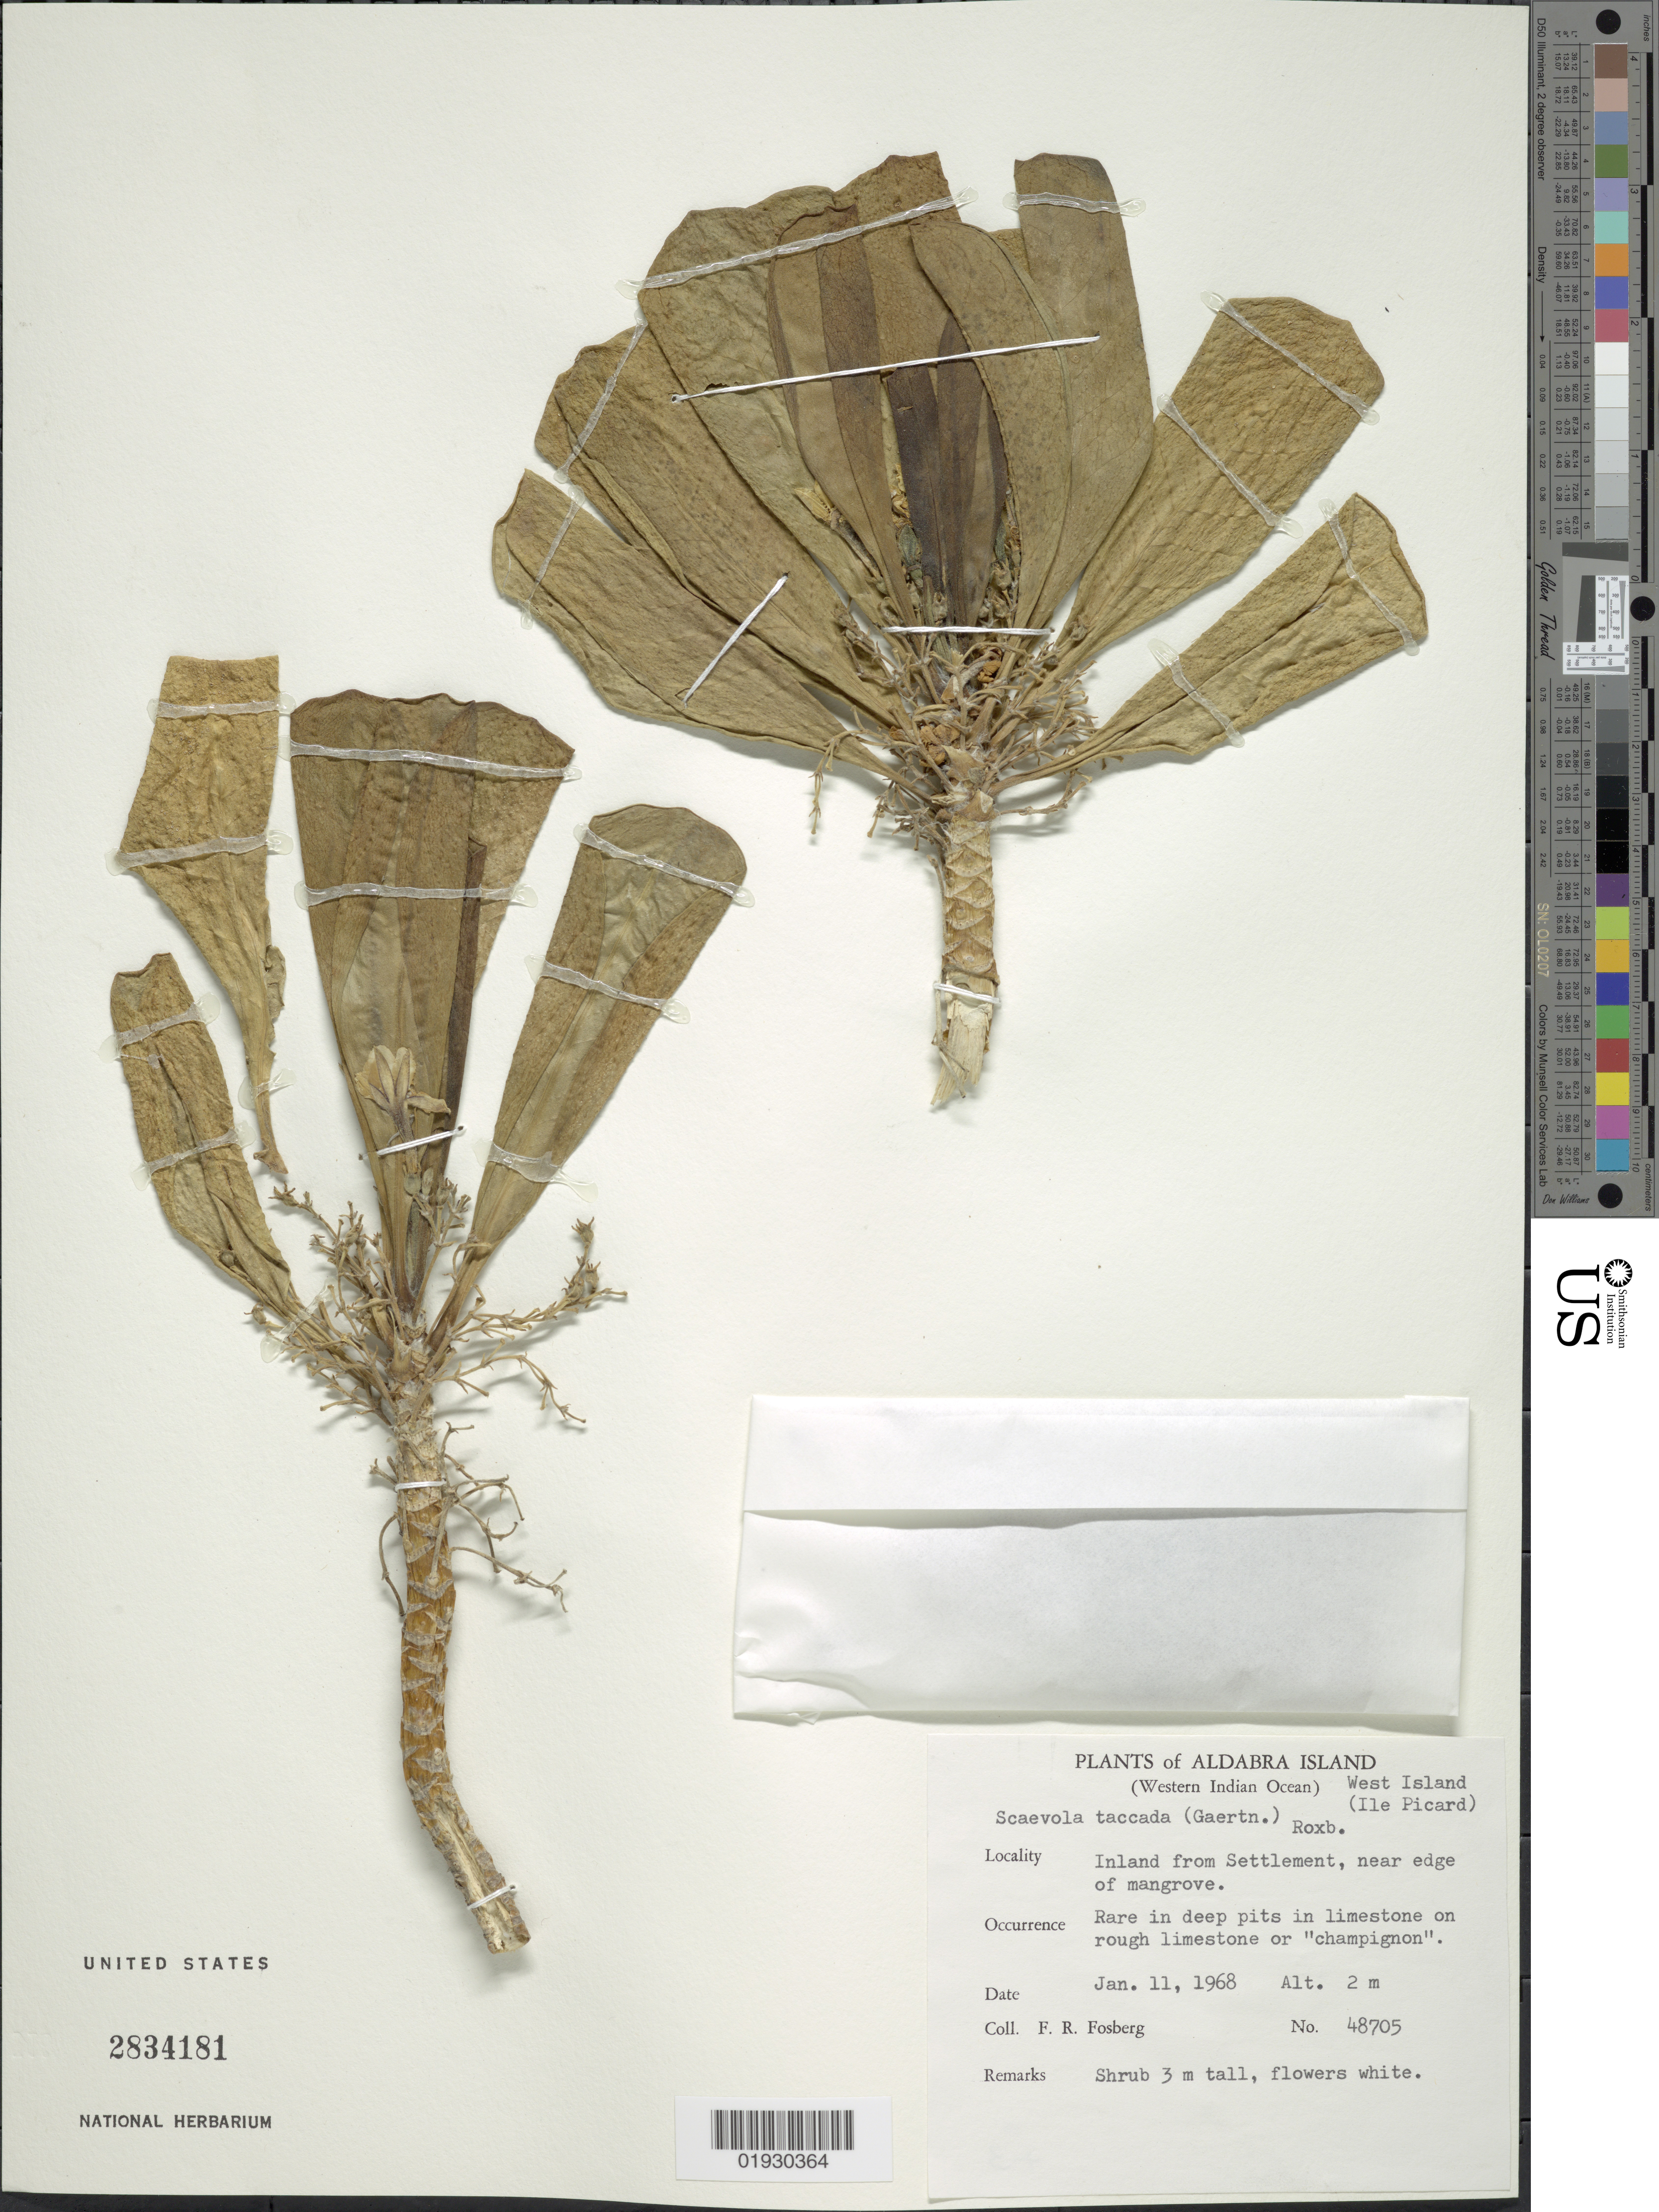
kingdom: Plantae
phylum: Tracheophyta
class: Magnoliopsida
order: Asterales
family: Goodeniaceae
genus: Scaevola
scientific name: Scaevola taccada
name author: (Gaertn.) Roxb.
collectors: F. R. Fosberg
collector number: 48705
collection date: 1968-01-11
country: Seychelles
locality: Aldabra Island. (Western Indian Ocean). West Island (Ile Picard). Inland from Settlement, near edge of mangrove.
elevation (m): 2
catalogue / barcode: US 2834181